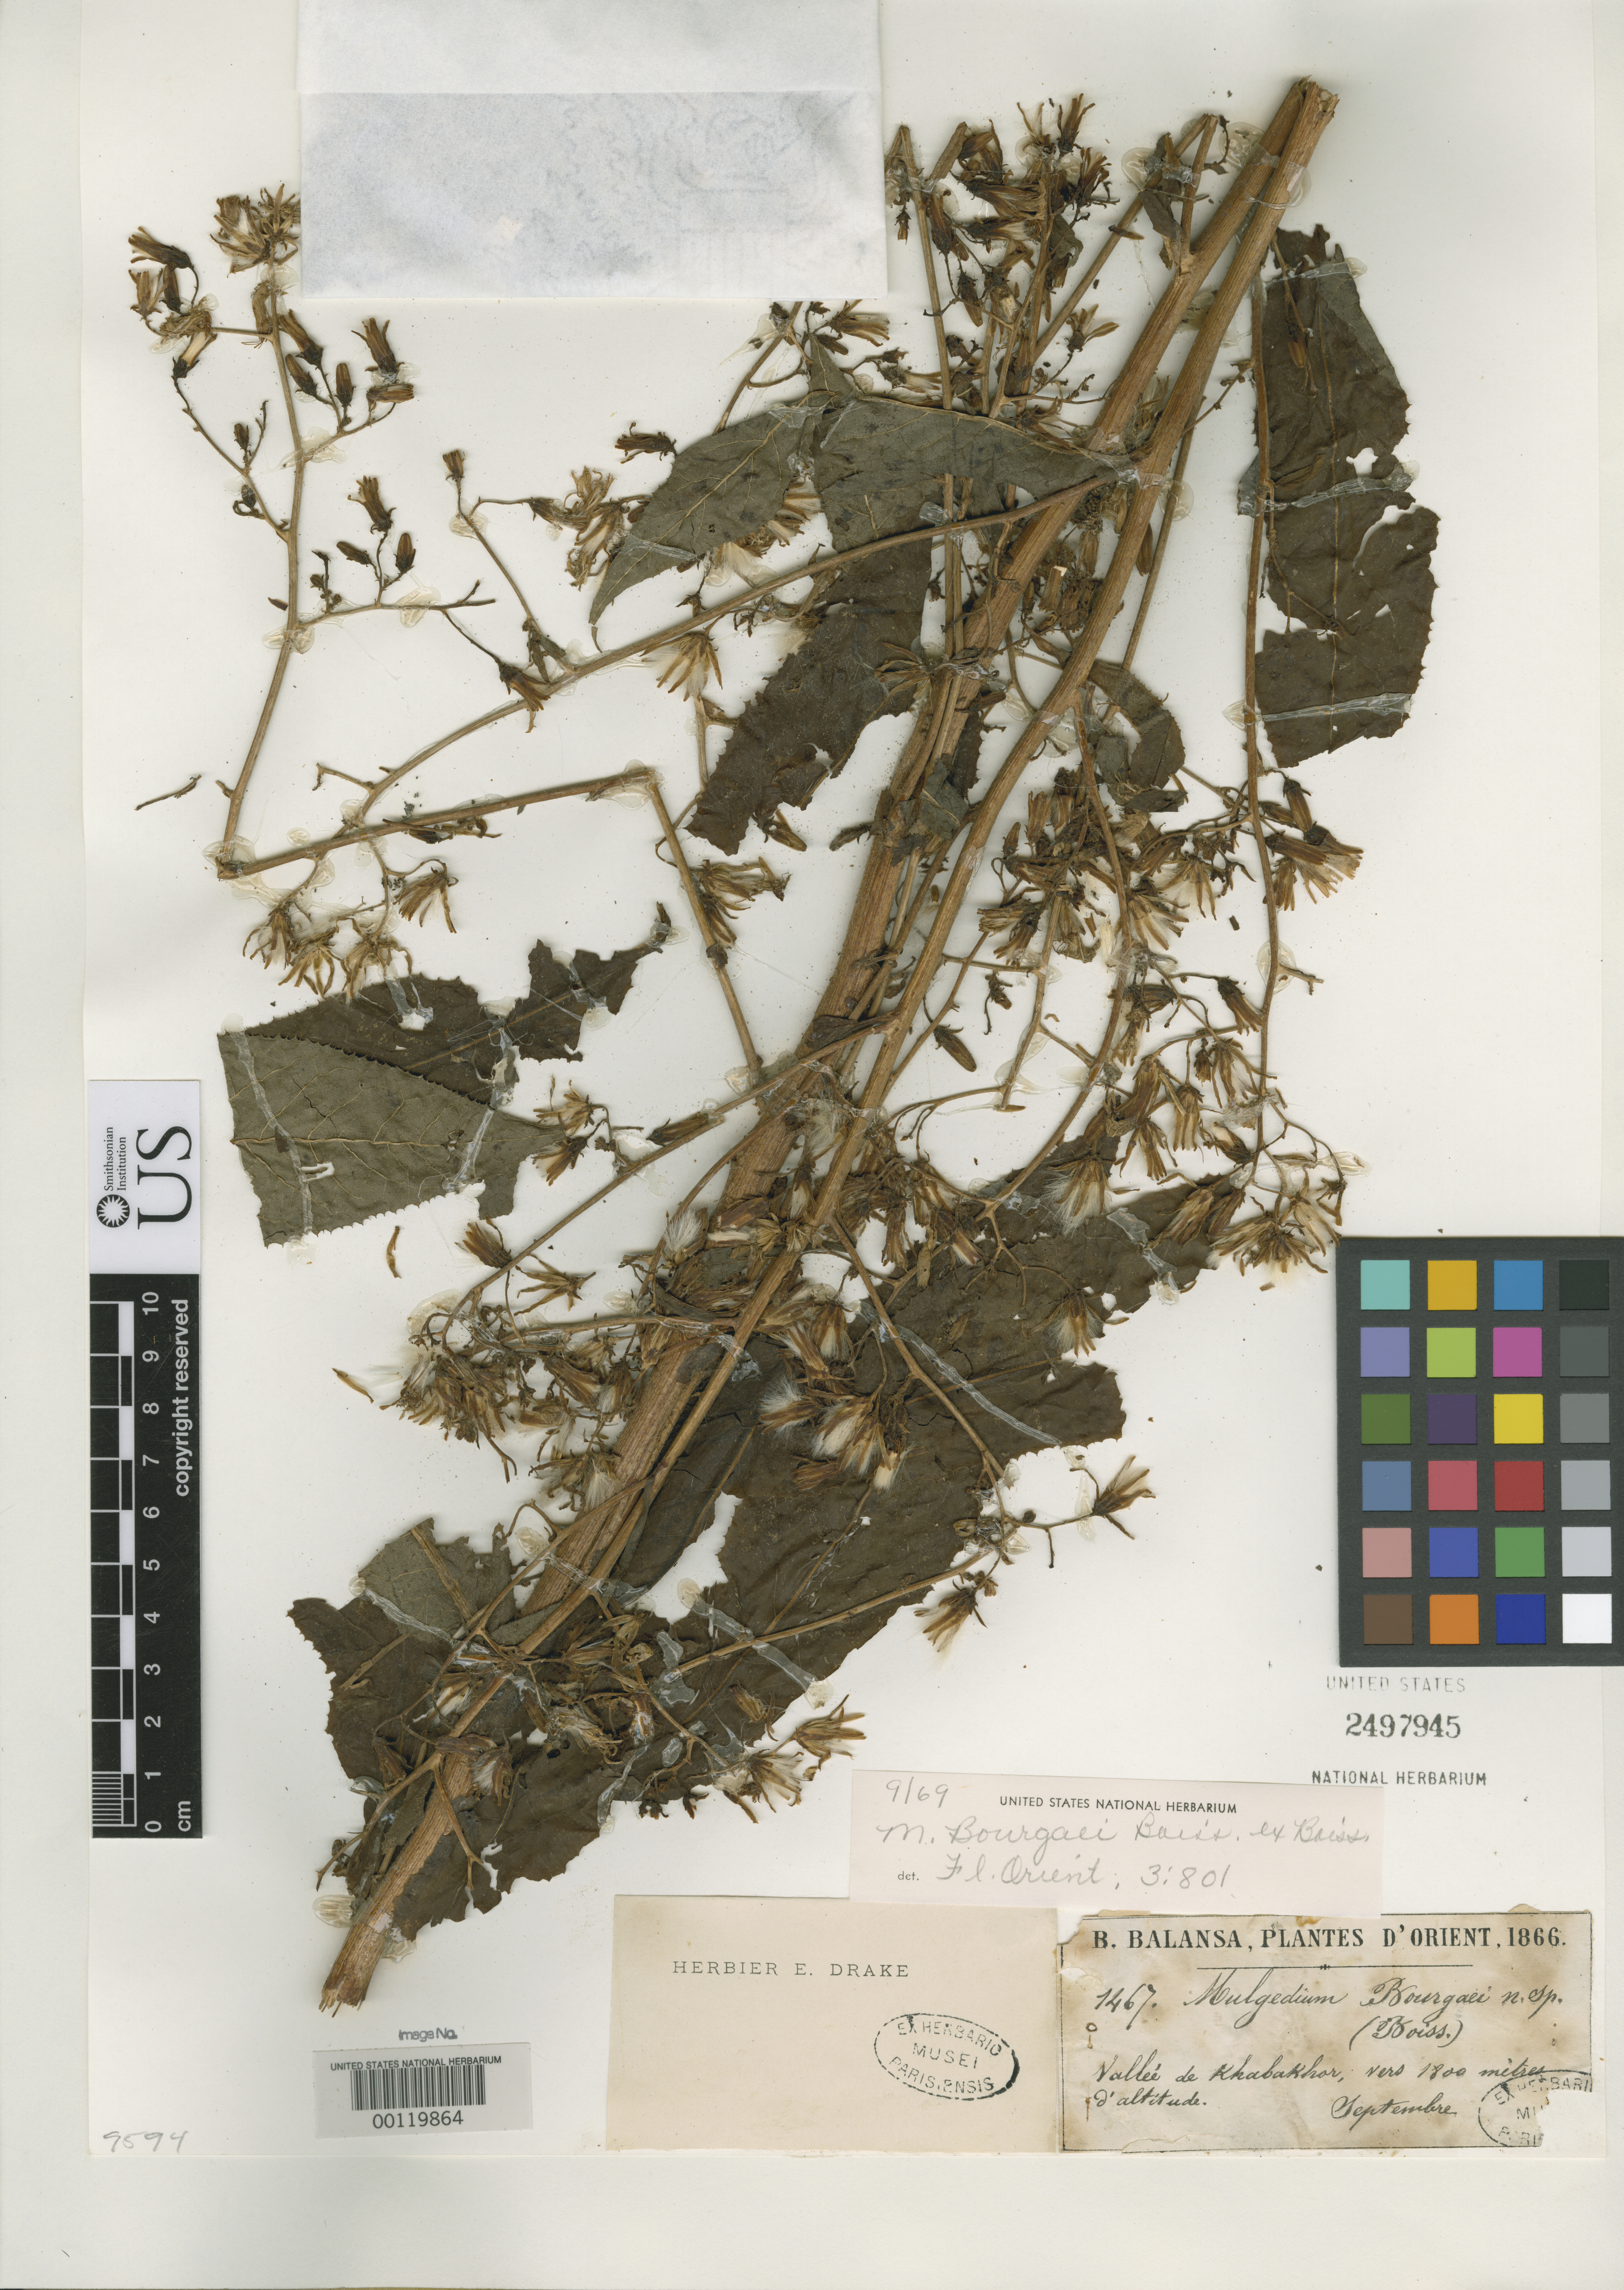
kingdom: Plantae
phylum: Tracheophyta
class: Magnoliopsida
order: Asterales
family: Asteraceae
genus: Mulgedium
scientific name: Mulgedium bourgaei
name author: Boiss.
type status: Isosyntype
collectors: B. Balansa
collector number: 1467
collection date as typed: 1866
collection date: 1866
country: Turkey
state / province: Rize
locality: Valle Khabackar [Khabackar Valley].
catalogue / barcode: US 2497945